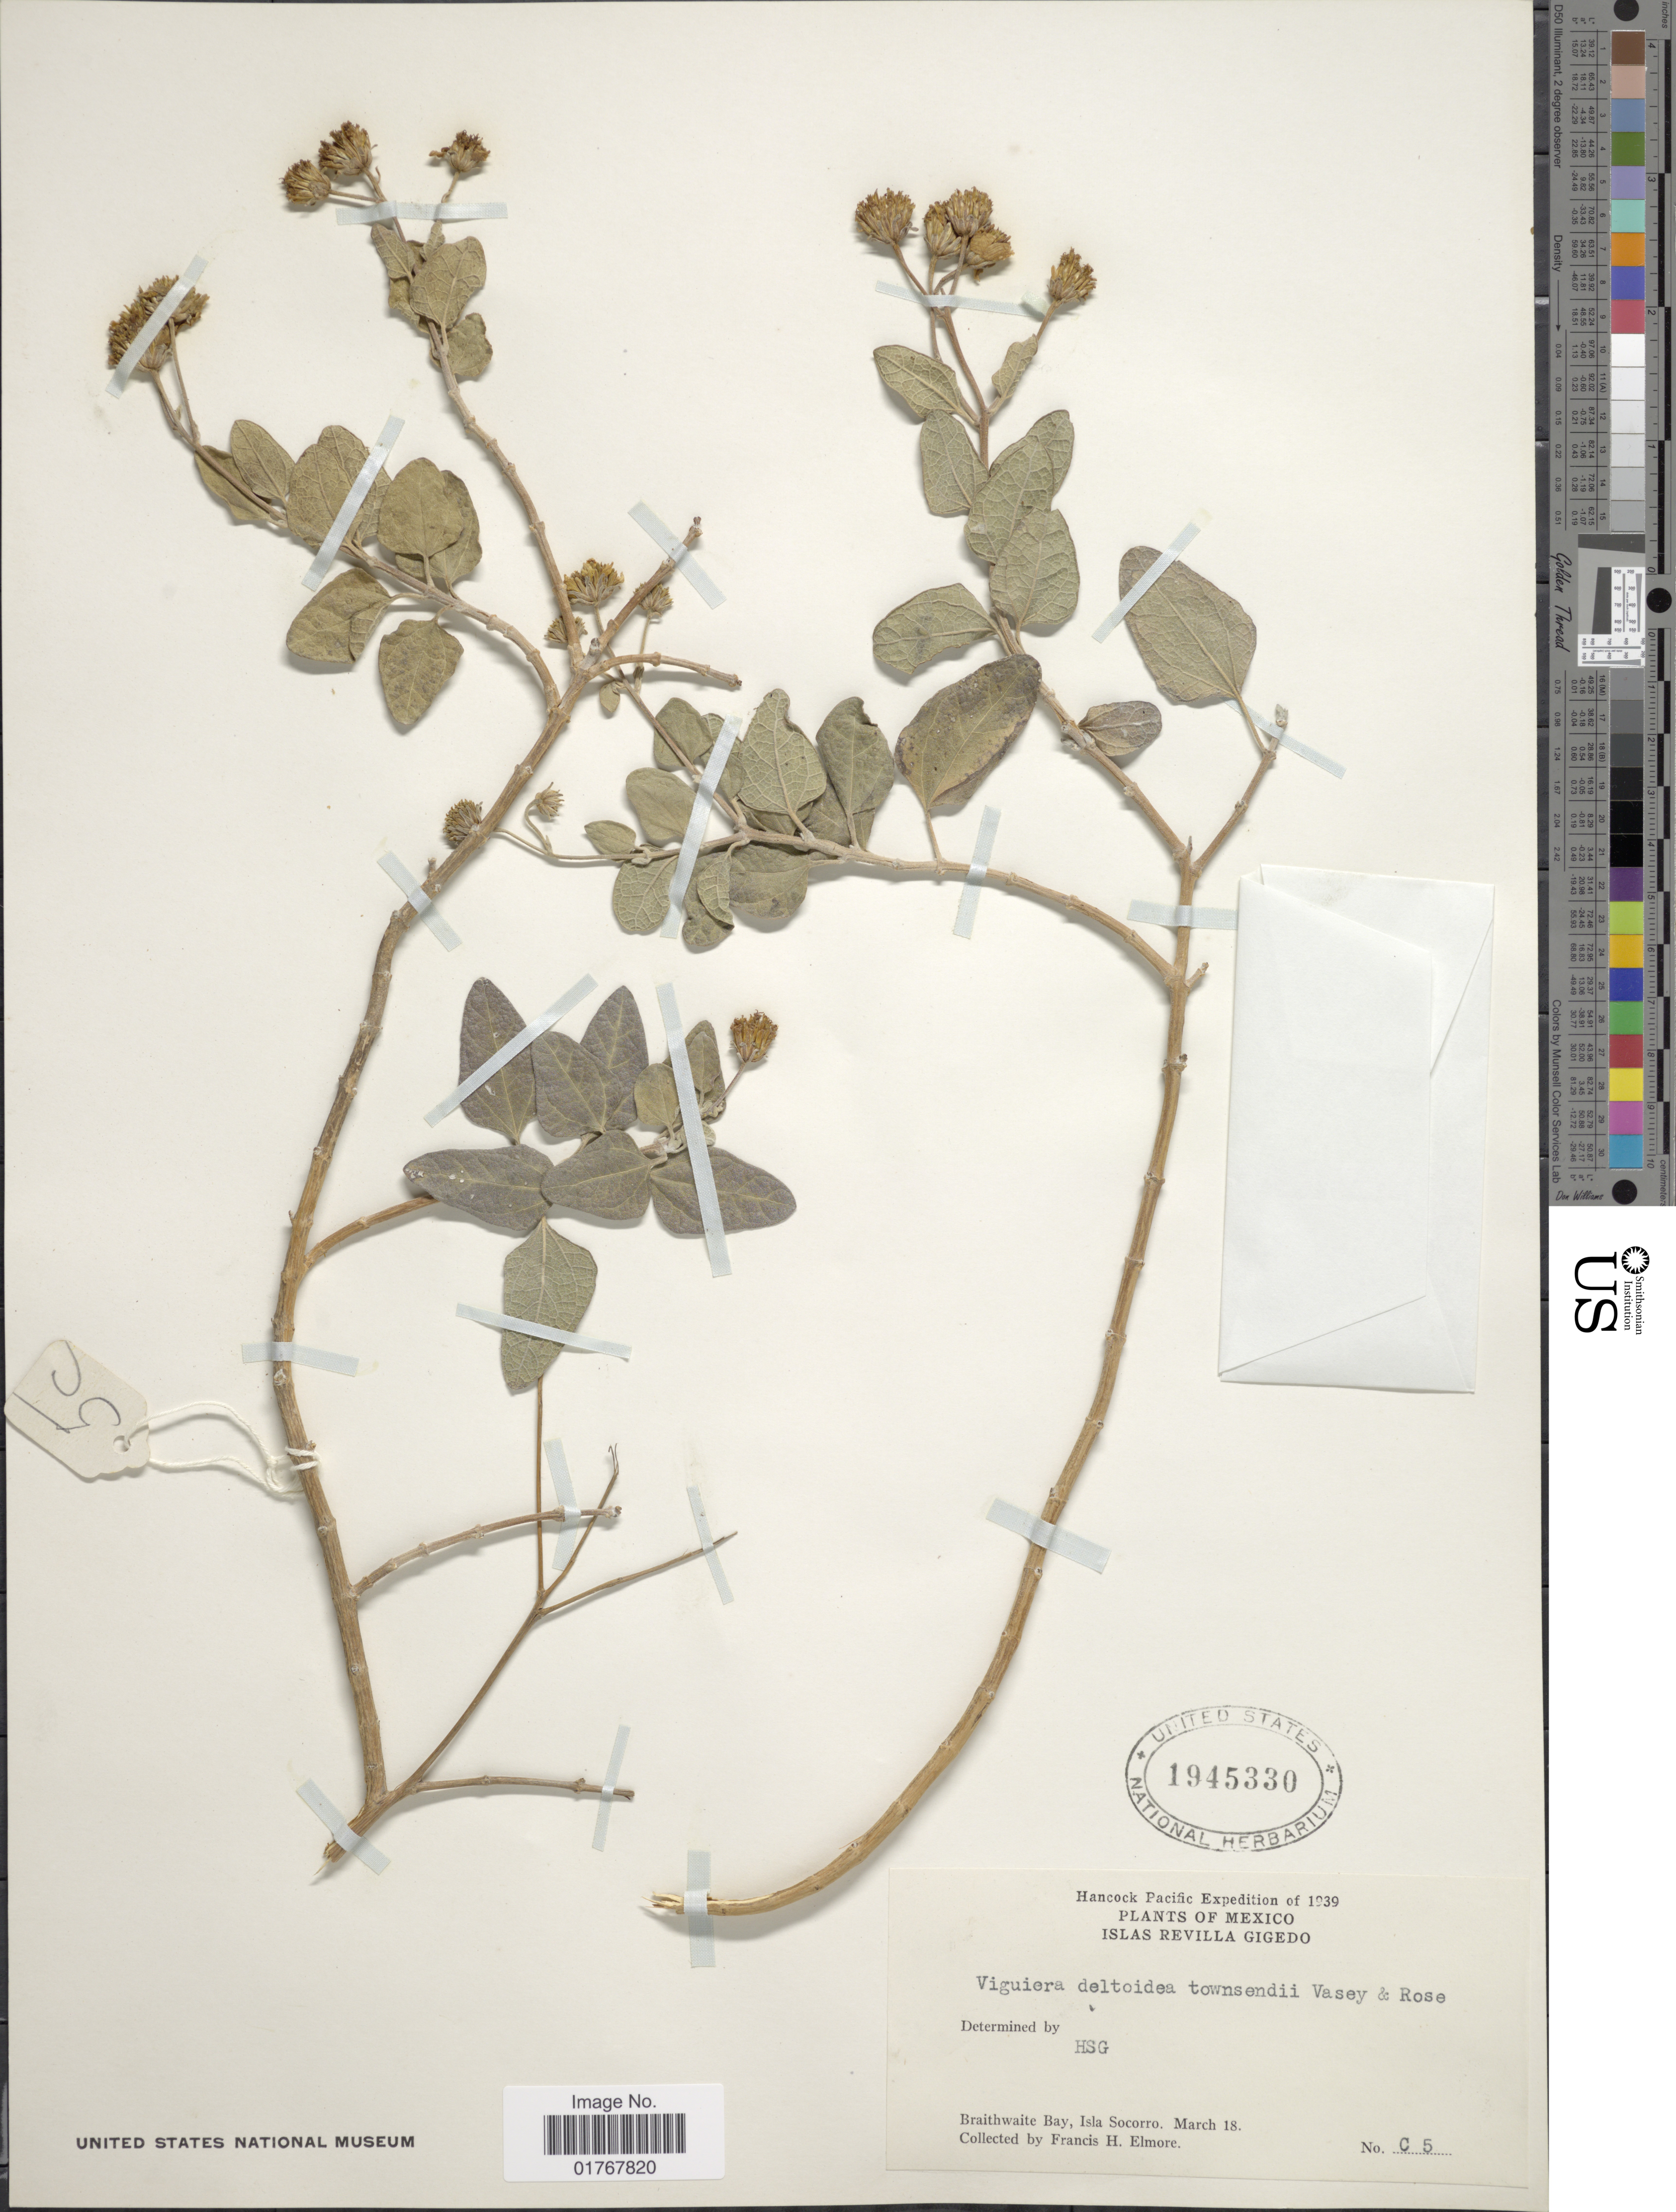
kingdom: Plantae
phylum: Tracheophyta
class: Magnoliopsida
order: Asterales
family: Asteraceae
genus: Viguiera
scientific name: Viguiera deltoidea var. townsendii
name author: Vasey & Rose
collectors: F. H. Elmore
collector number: C 5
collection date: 1939-03-18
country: Mexico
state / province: Colima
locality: Islas Revilla Gigedo, Braithwaite Bay, Isla Socorro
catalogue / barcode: US 1945330